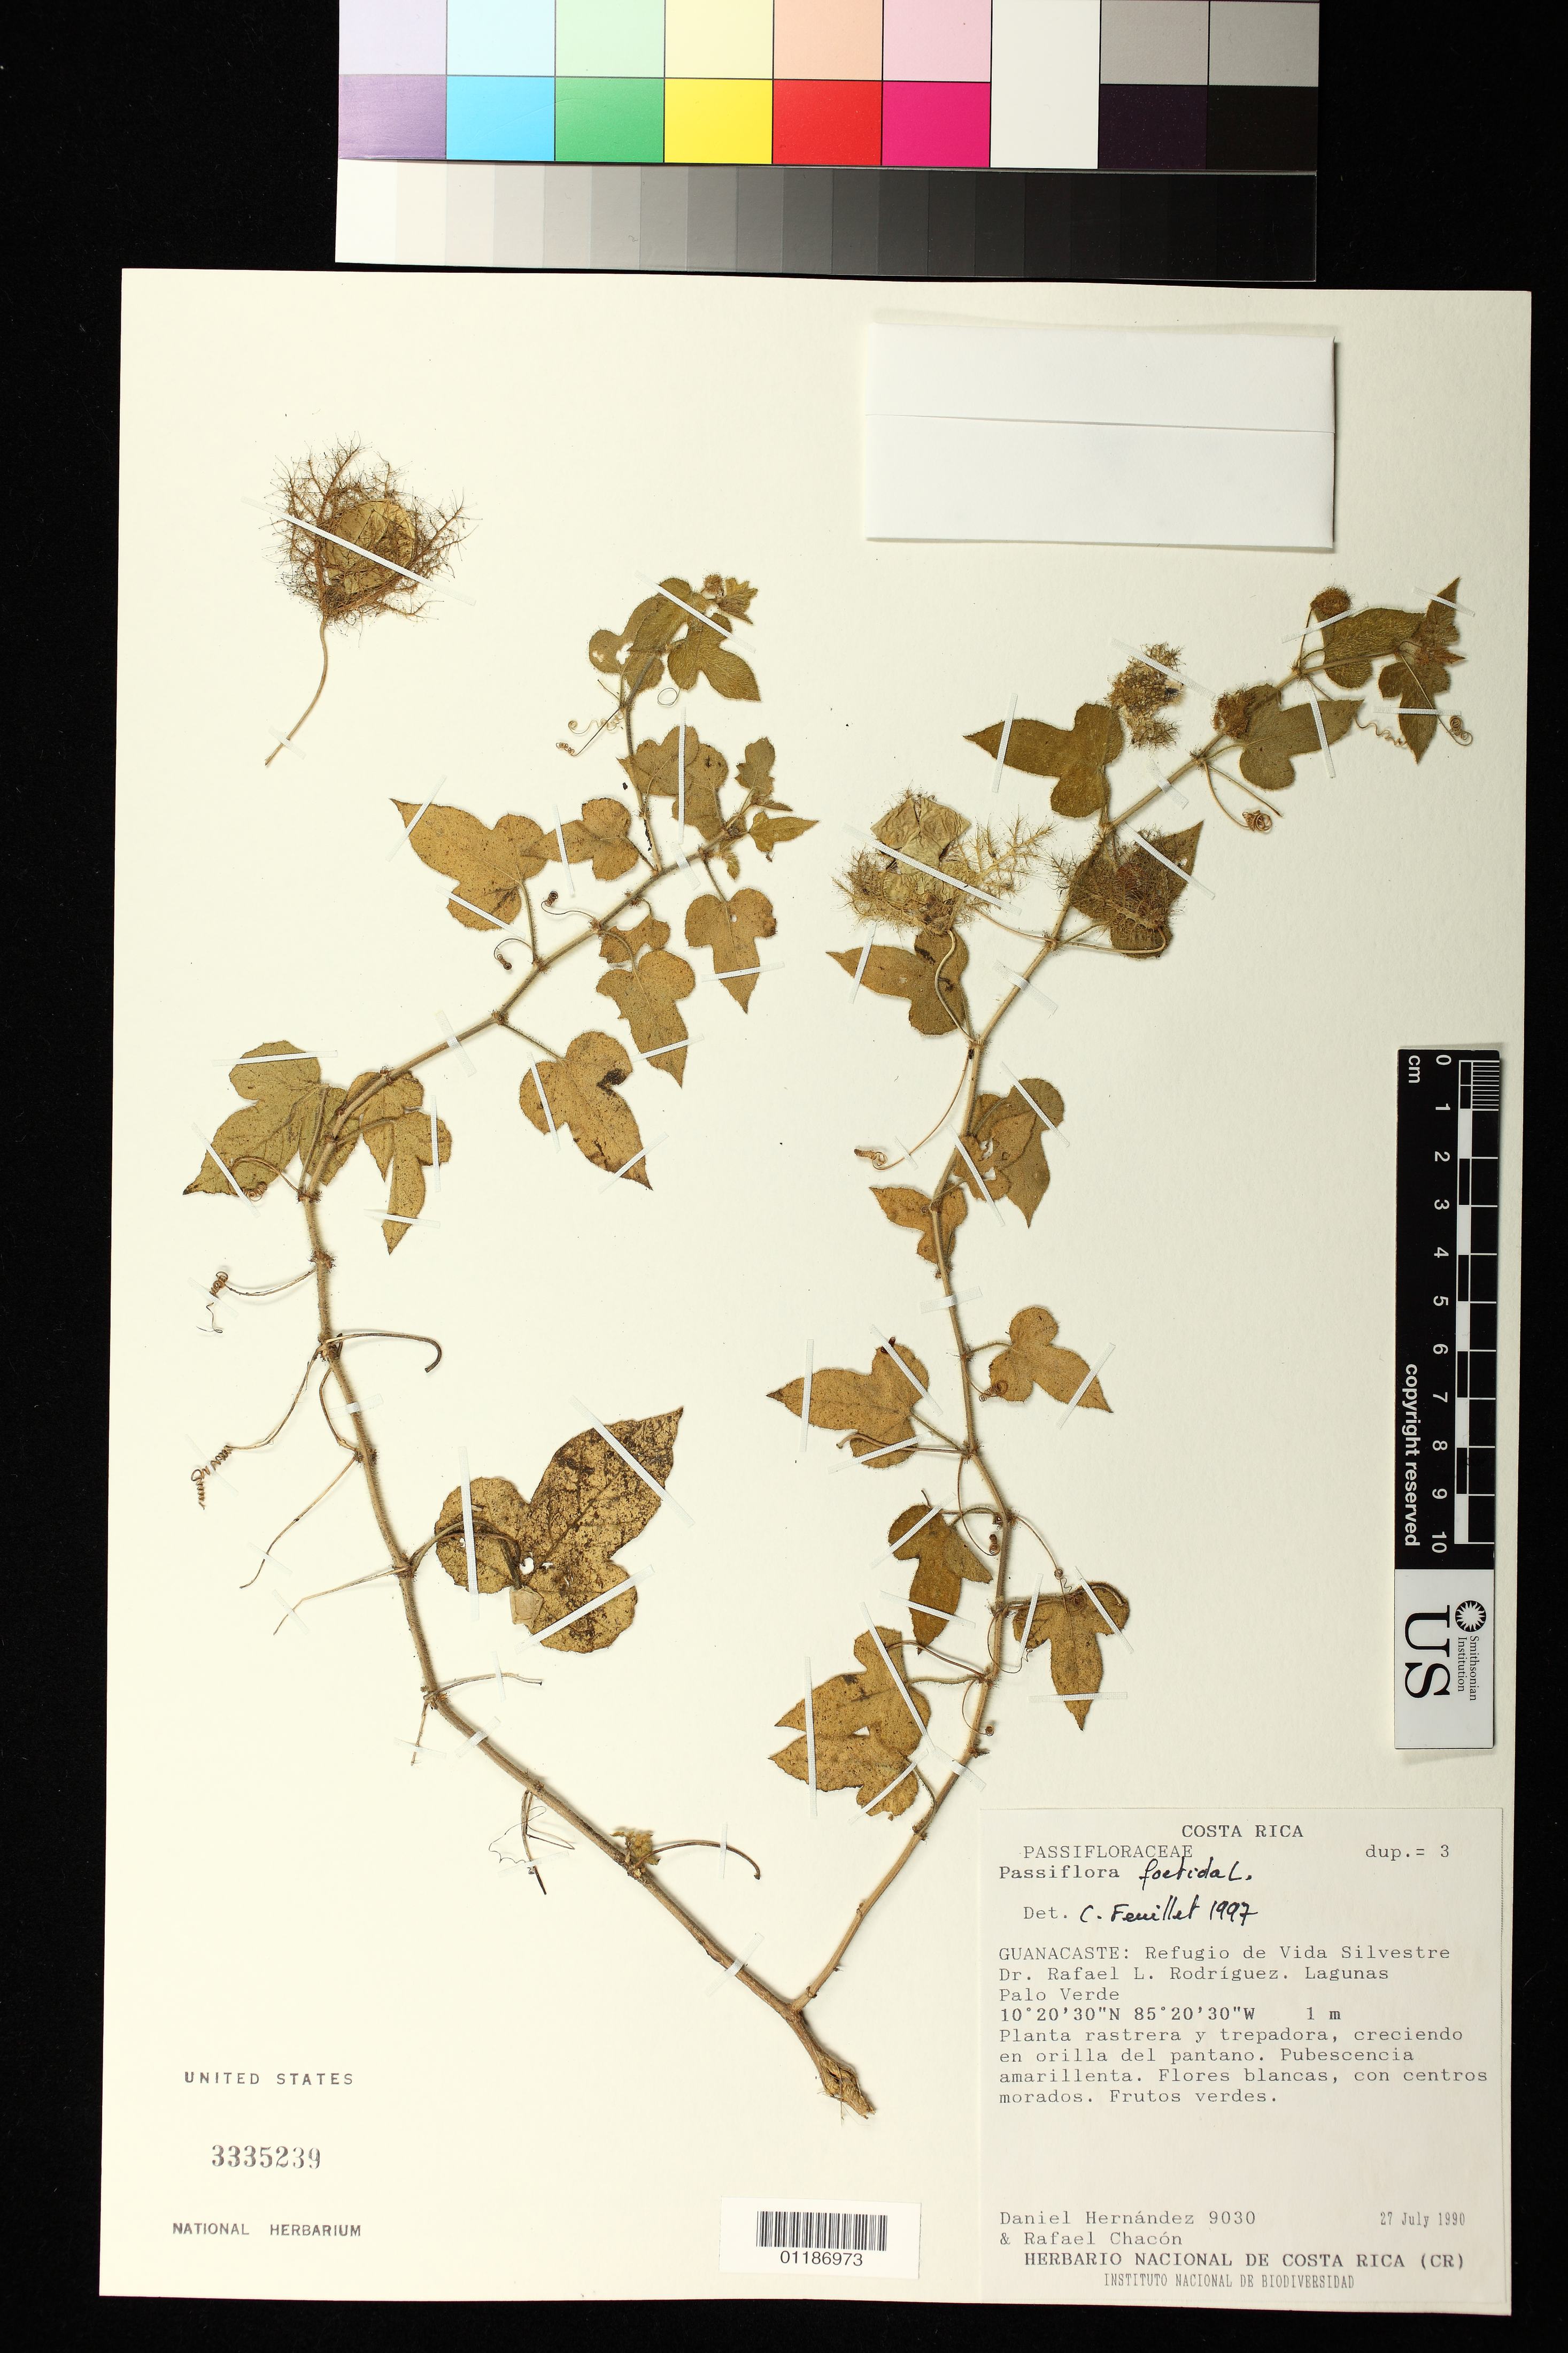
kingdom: Plantae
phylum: Tracheophyta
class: Magnoliopsida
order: Malpighiales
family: Passifloraceae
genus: Passiflora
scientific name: Passiflora foetida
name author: L.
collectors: D. Hernández & R. Chacón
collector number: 9030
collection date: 1990-07-27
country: Costa Rica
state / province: Guanacaste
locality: Refugio de Vida Silvestre Dr. Rafael L. Rodreguez. Lagunas Palo Verde.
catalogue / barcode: US 3335239